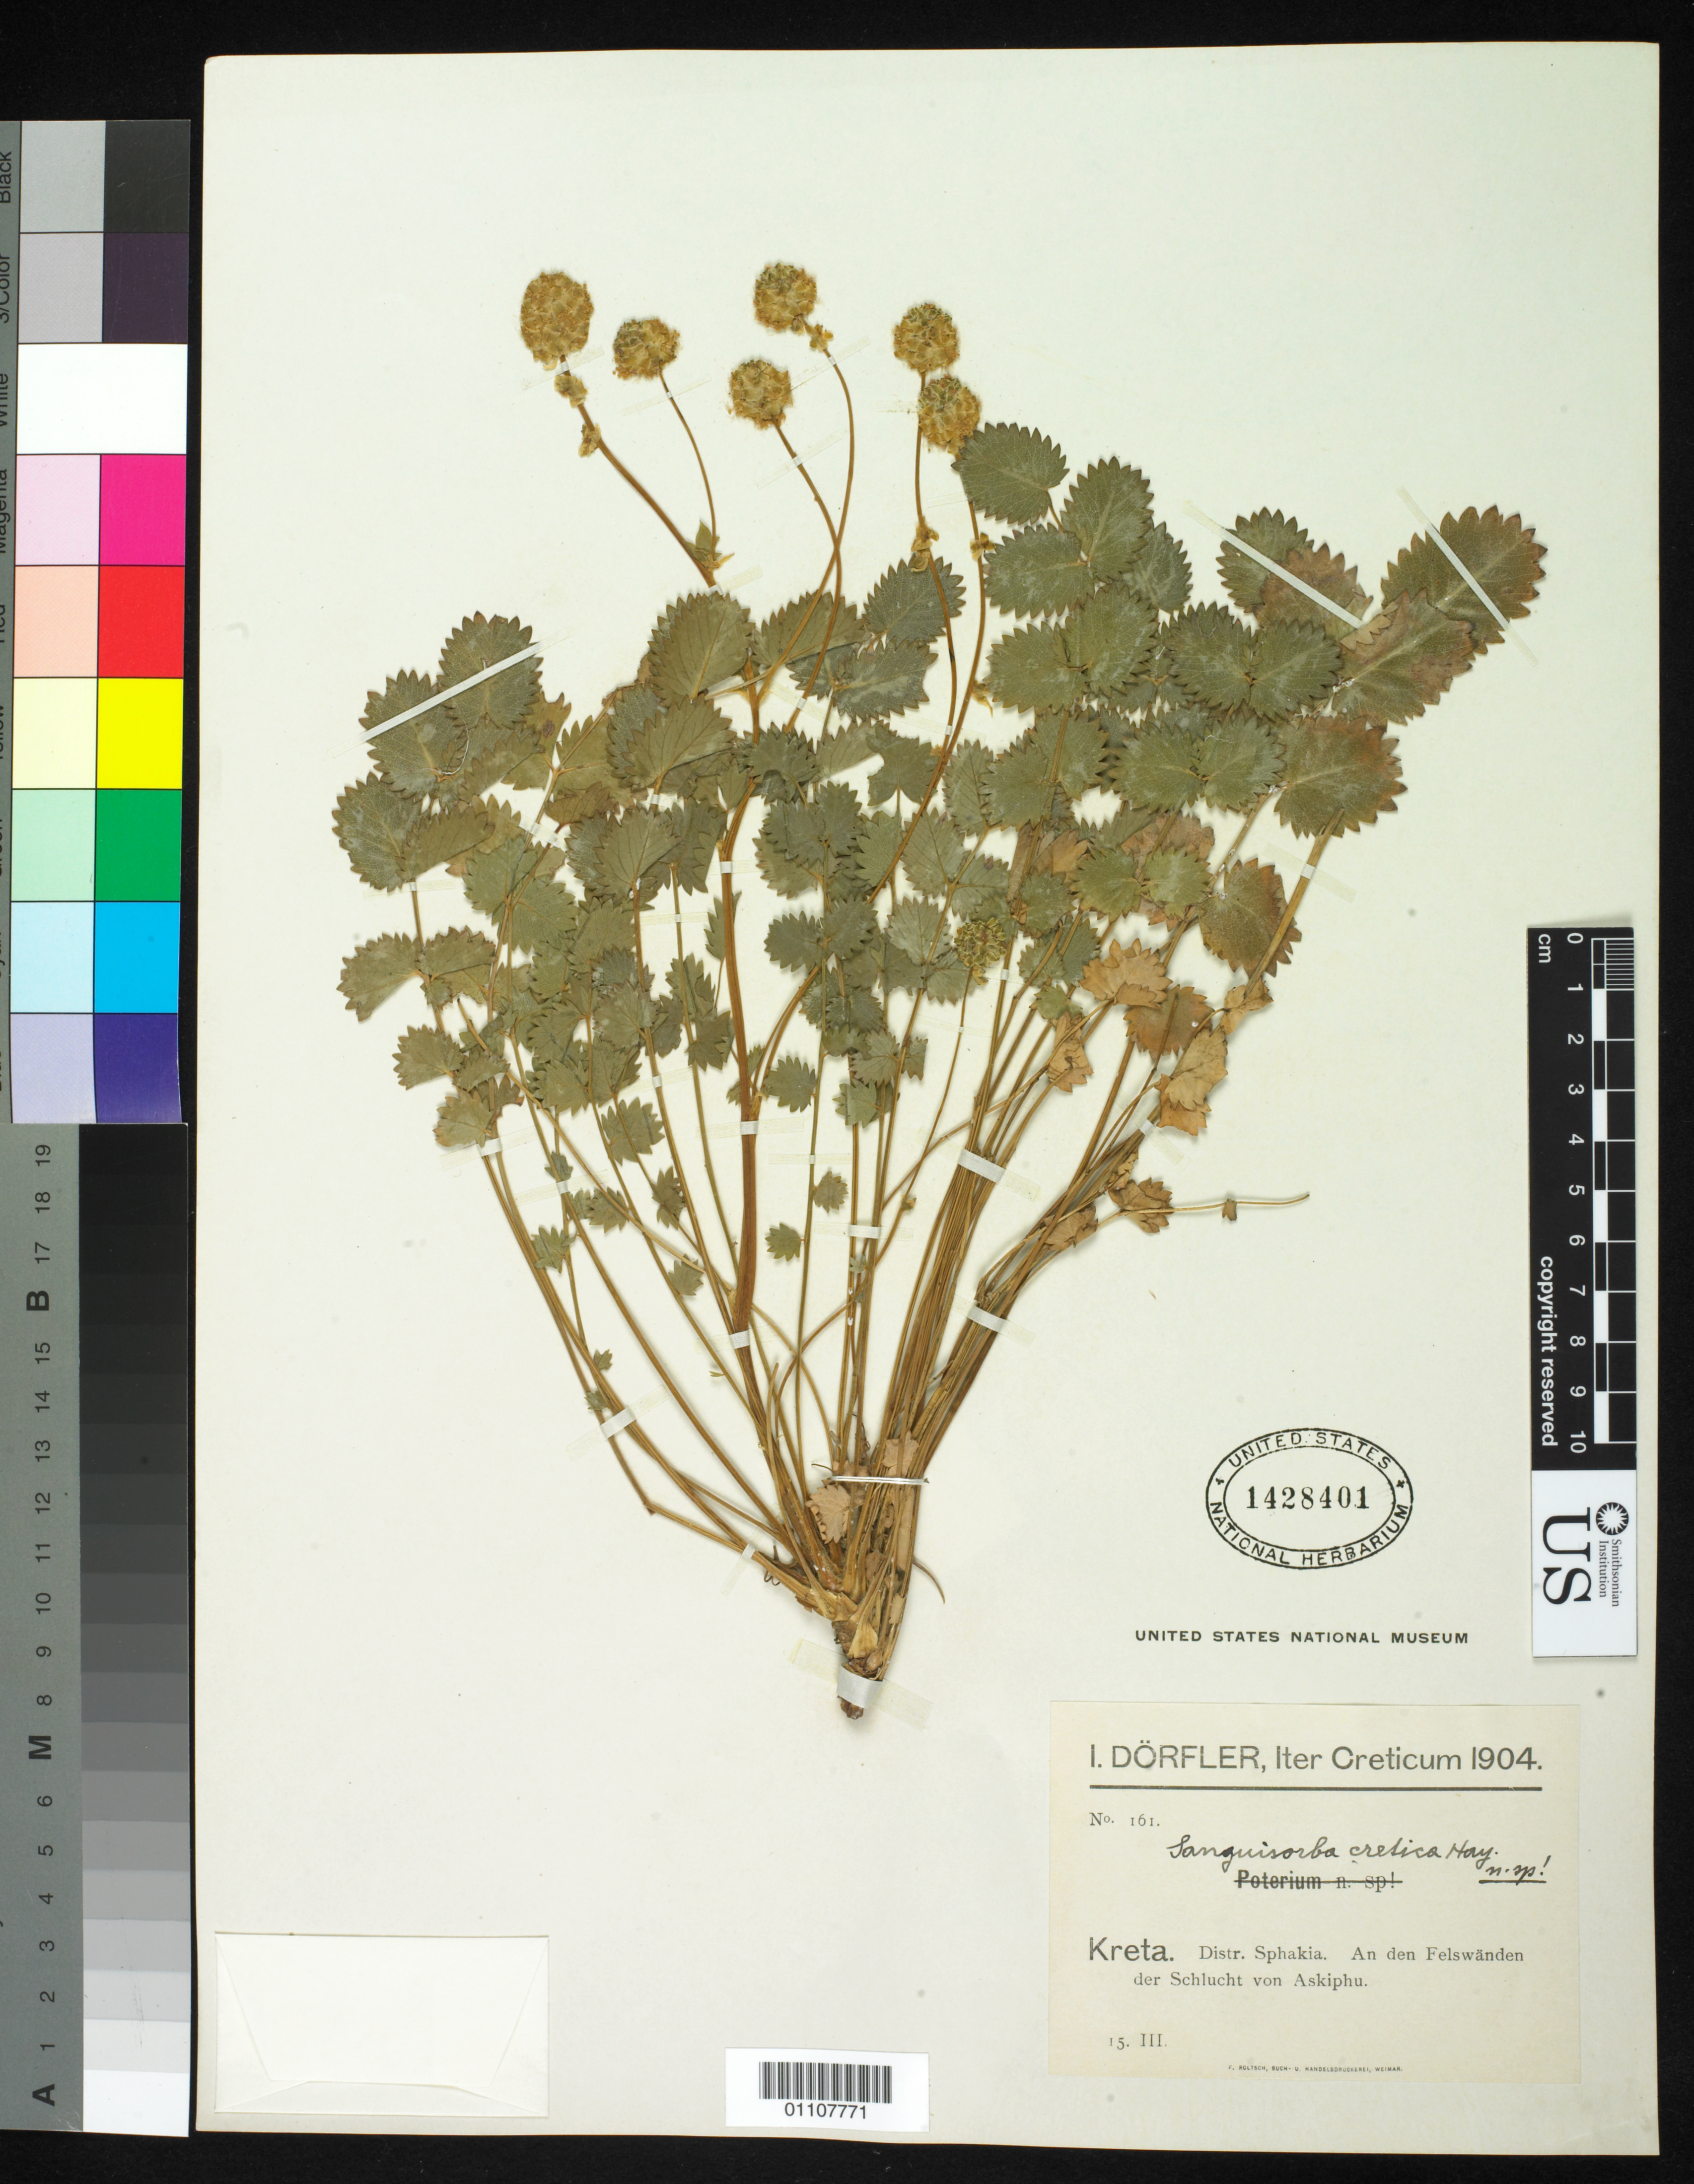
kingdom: Plantae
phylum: Tracheophyta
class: Magnoliopsida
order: Rosales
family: Rosaceae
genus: Sanguisorba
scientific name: Sanguisorba cretica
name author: Hayek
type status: Type Collection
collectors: I. Dörfler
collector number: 161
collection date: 1904-03-15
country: Greece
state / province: Crete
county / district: Sphakia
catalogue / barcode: US 1428401